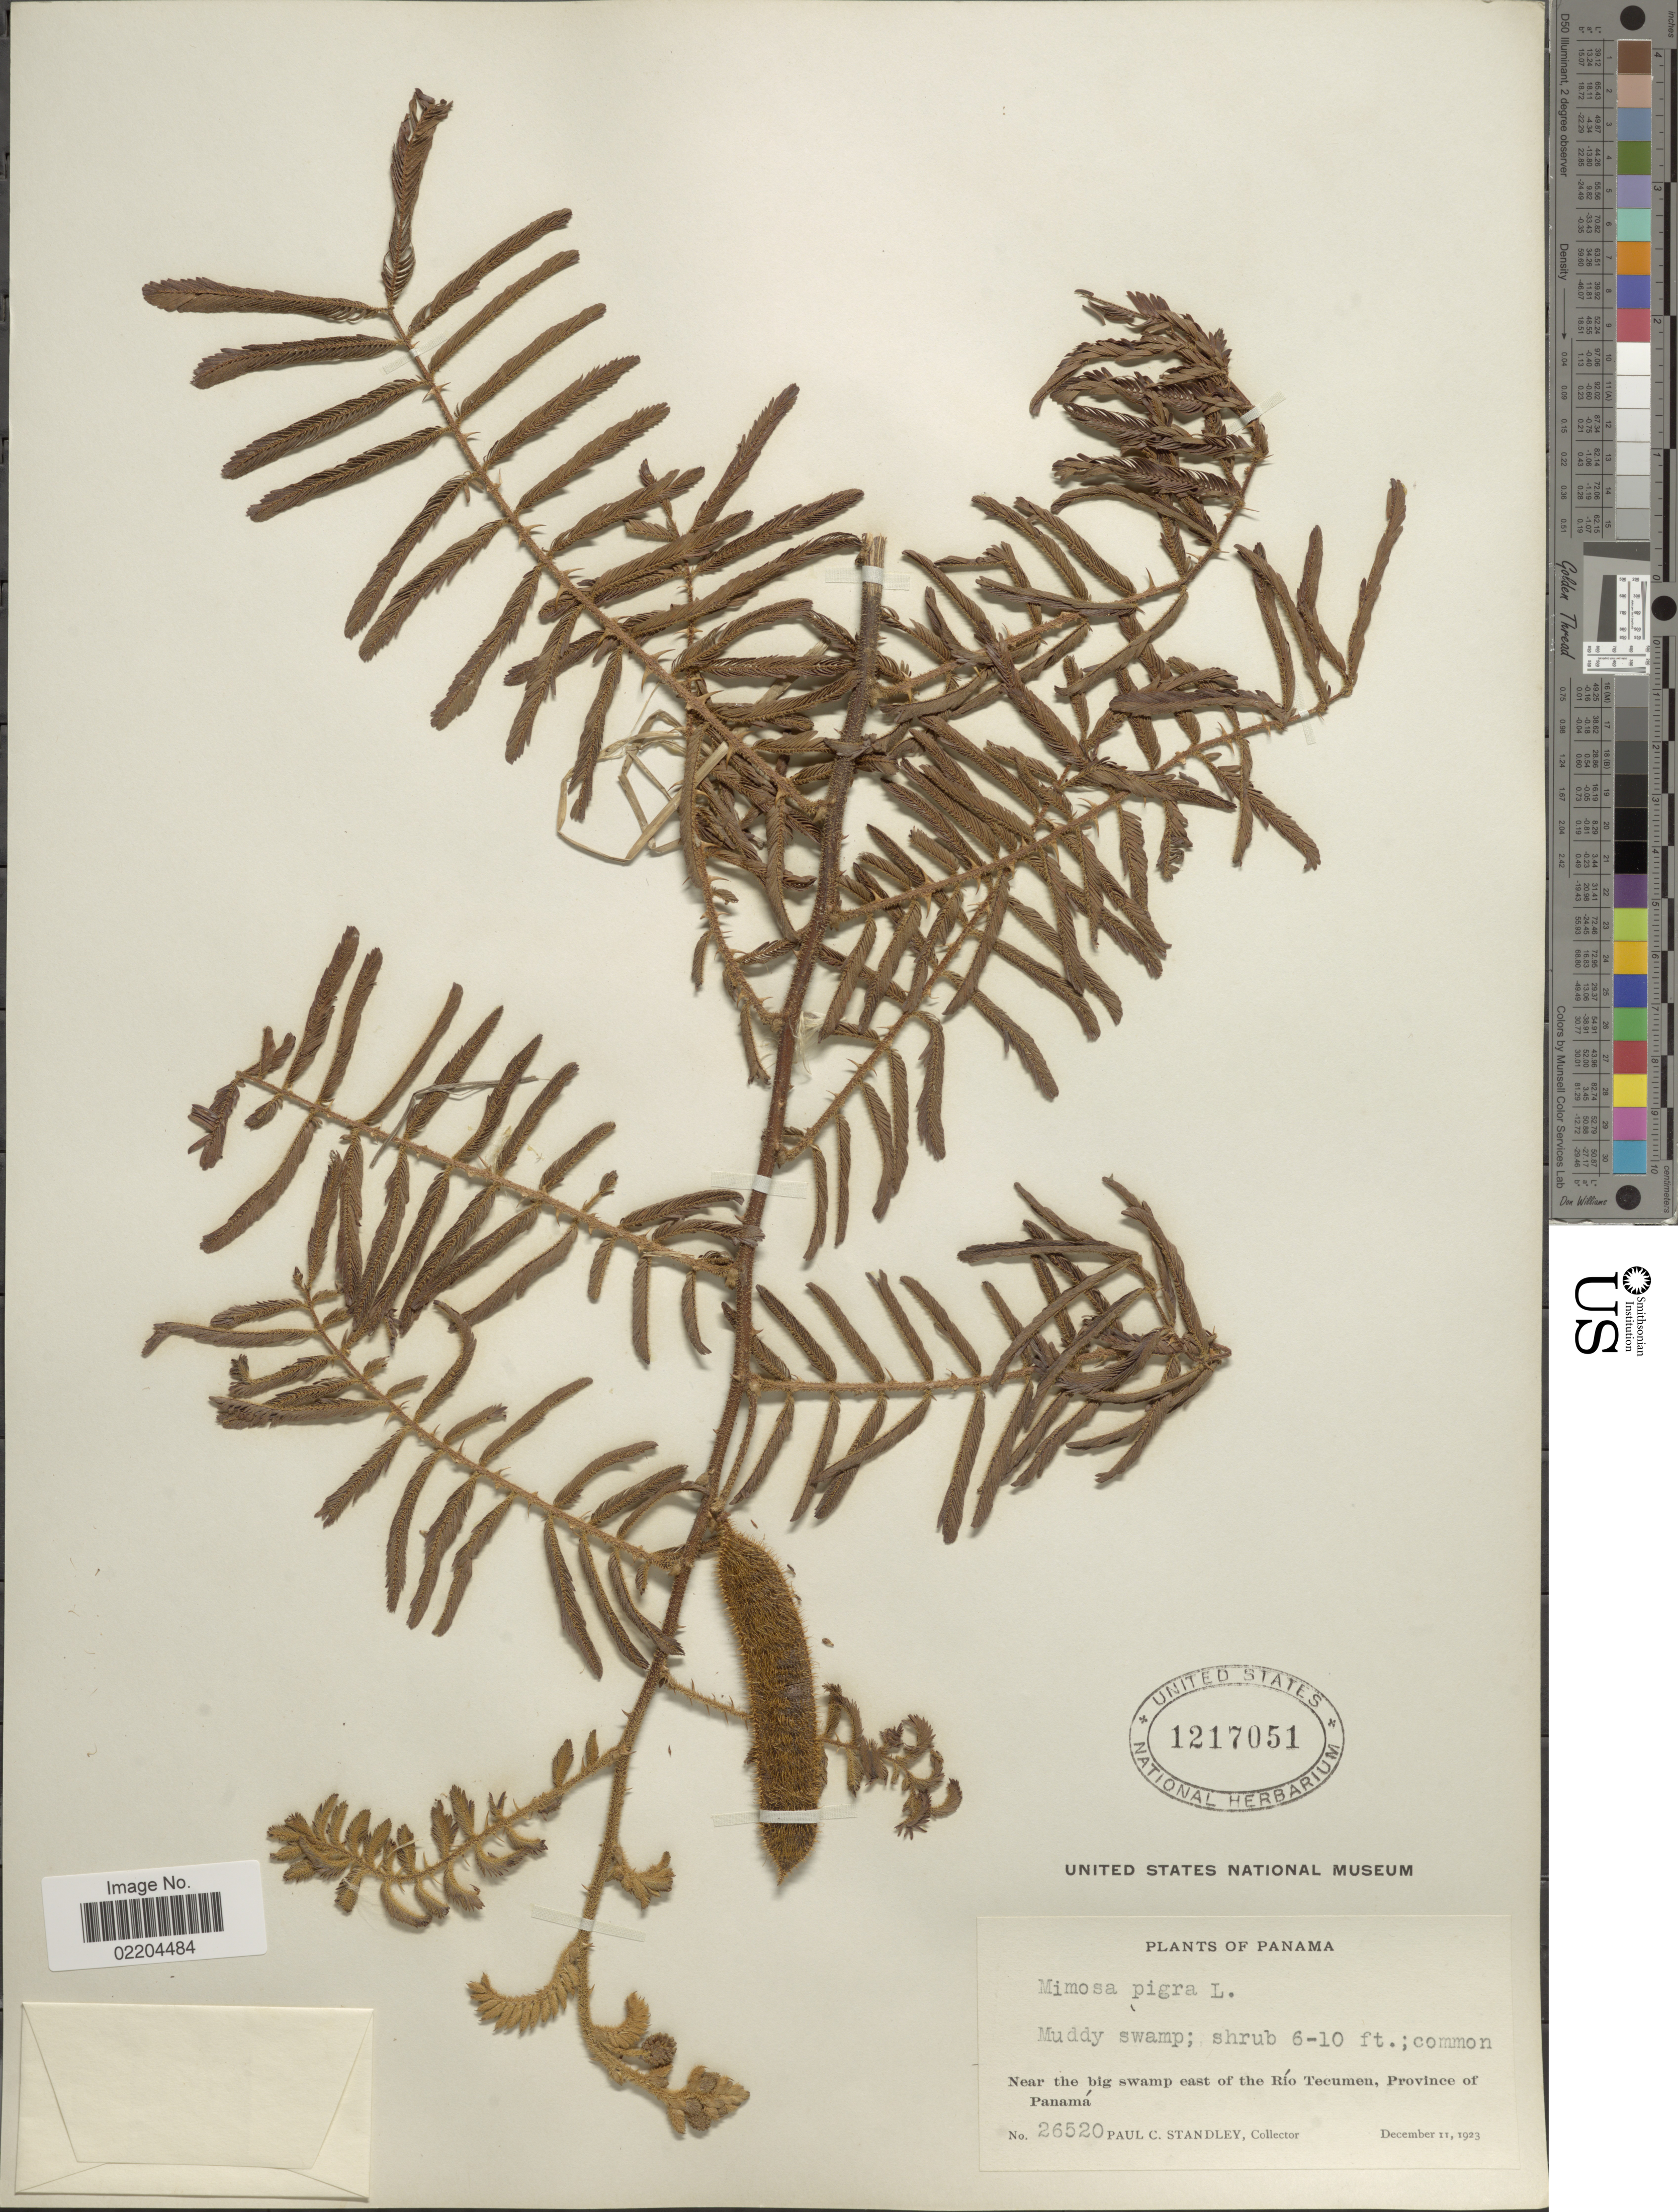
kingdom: Plantae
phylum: Tracheophyta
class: Magnoliopsida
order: Fabales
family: Fabaceae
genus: Mimosa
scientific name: Mimosa pigra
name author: L.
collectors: P. C. Standley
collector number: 26520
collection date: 1923-12-11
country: Panama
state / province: Panamá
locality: Near the big swamp east of the Rio Tecumen, Province of Panama.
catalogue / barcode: US 1217051